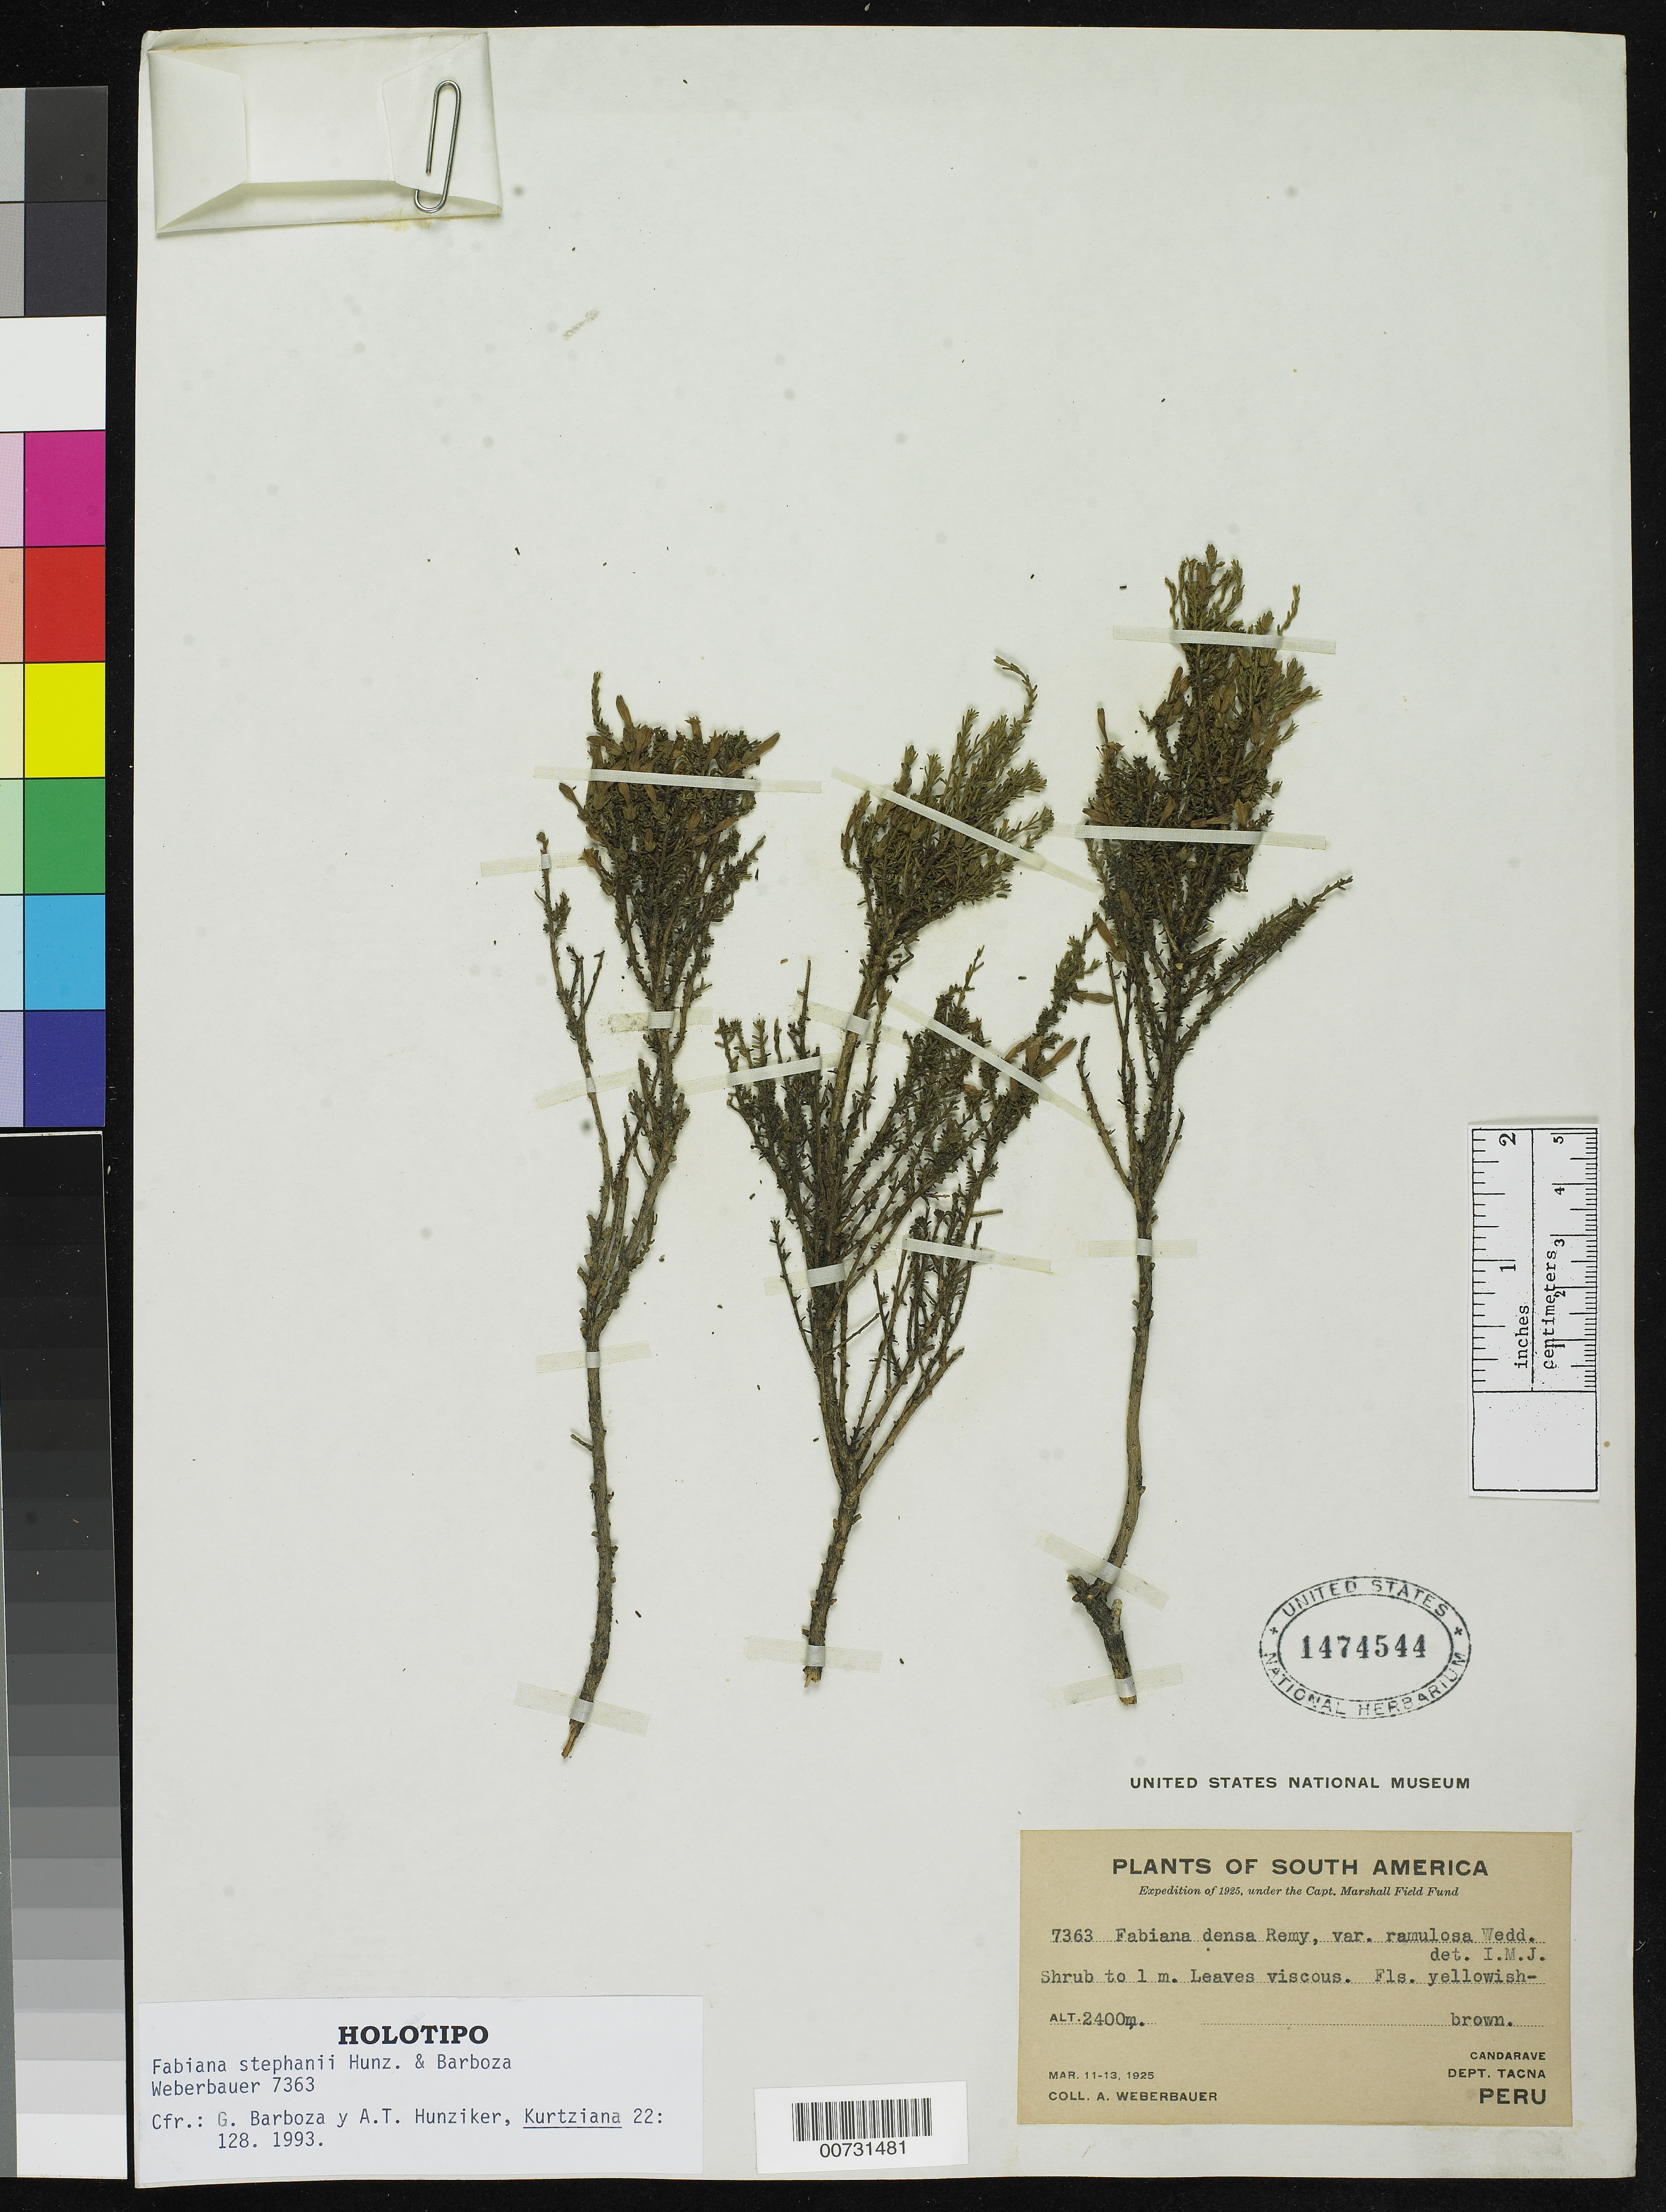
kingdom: Plantae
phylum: Tracheophyta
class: Magnoliopsida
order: Solanales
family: Solanaceae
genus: Fabiana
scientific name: Fabiana stephanii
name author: Hunz. & Barboza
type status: Holotype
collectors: A. Weberbauer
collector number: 7363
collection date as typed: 11 Mar 1925 to 13 Mar 1925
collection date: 1925-03-11/1925-03-13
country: Peru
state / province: Tacna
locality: Candarave, Dept. Tacna.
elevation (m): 2400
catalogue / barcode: US 1474544